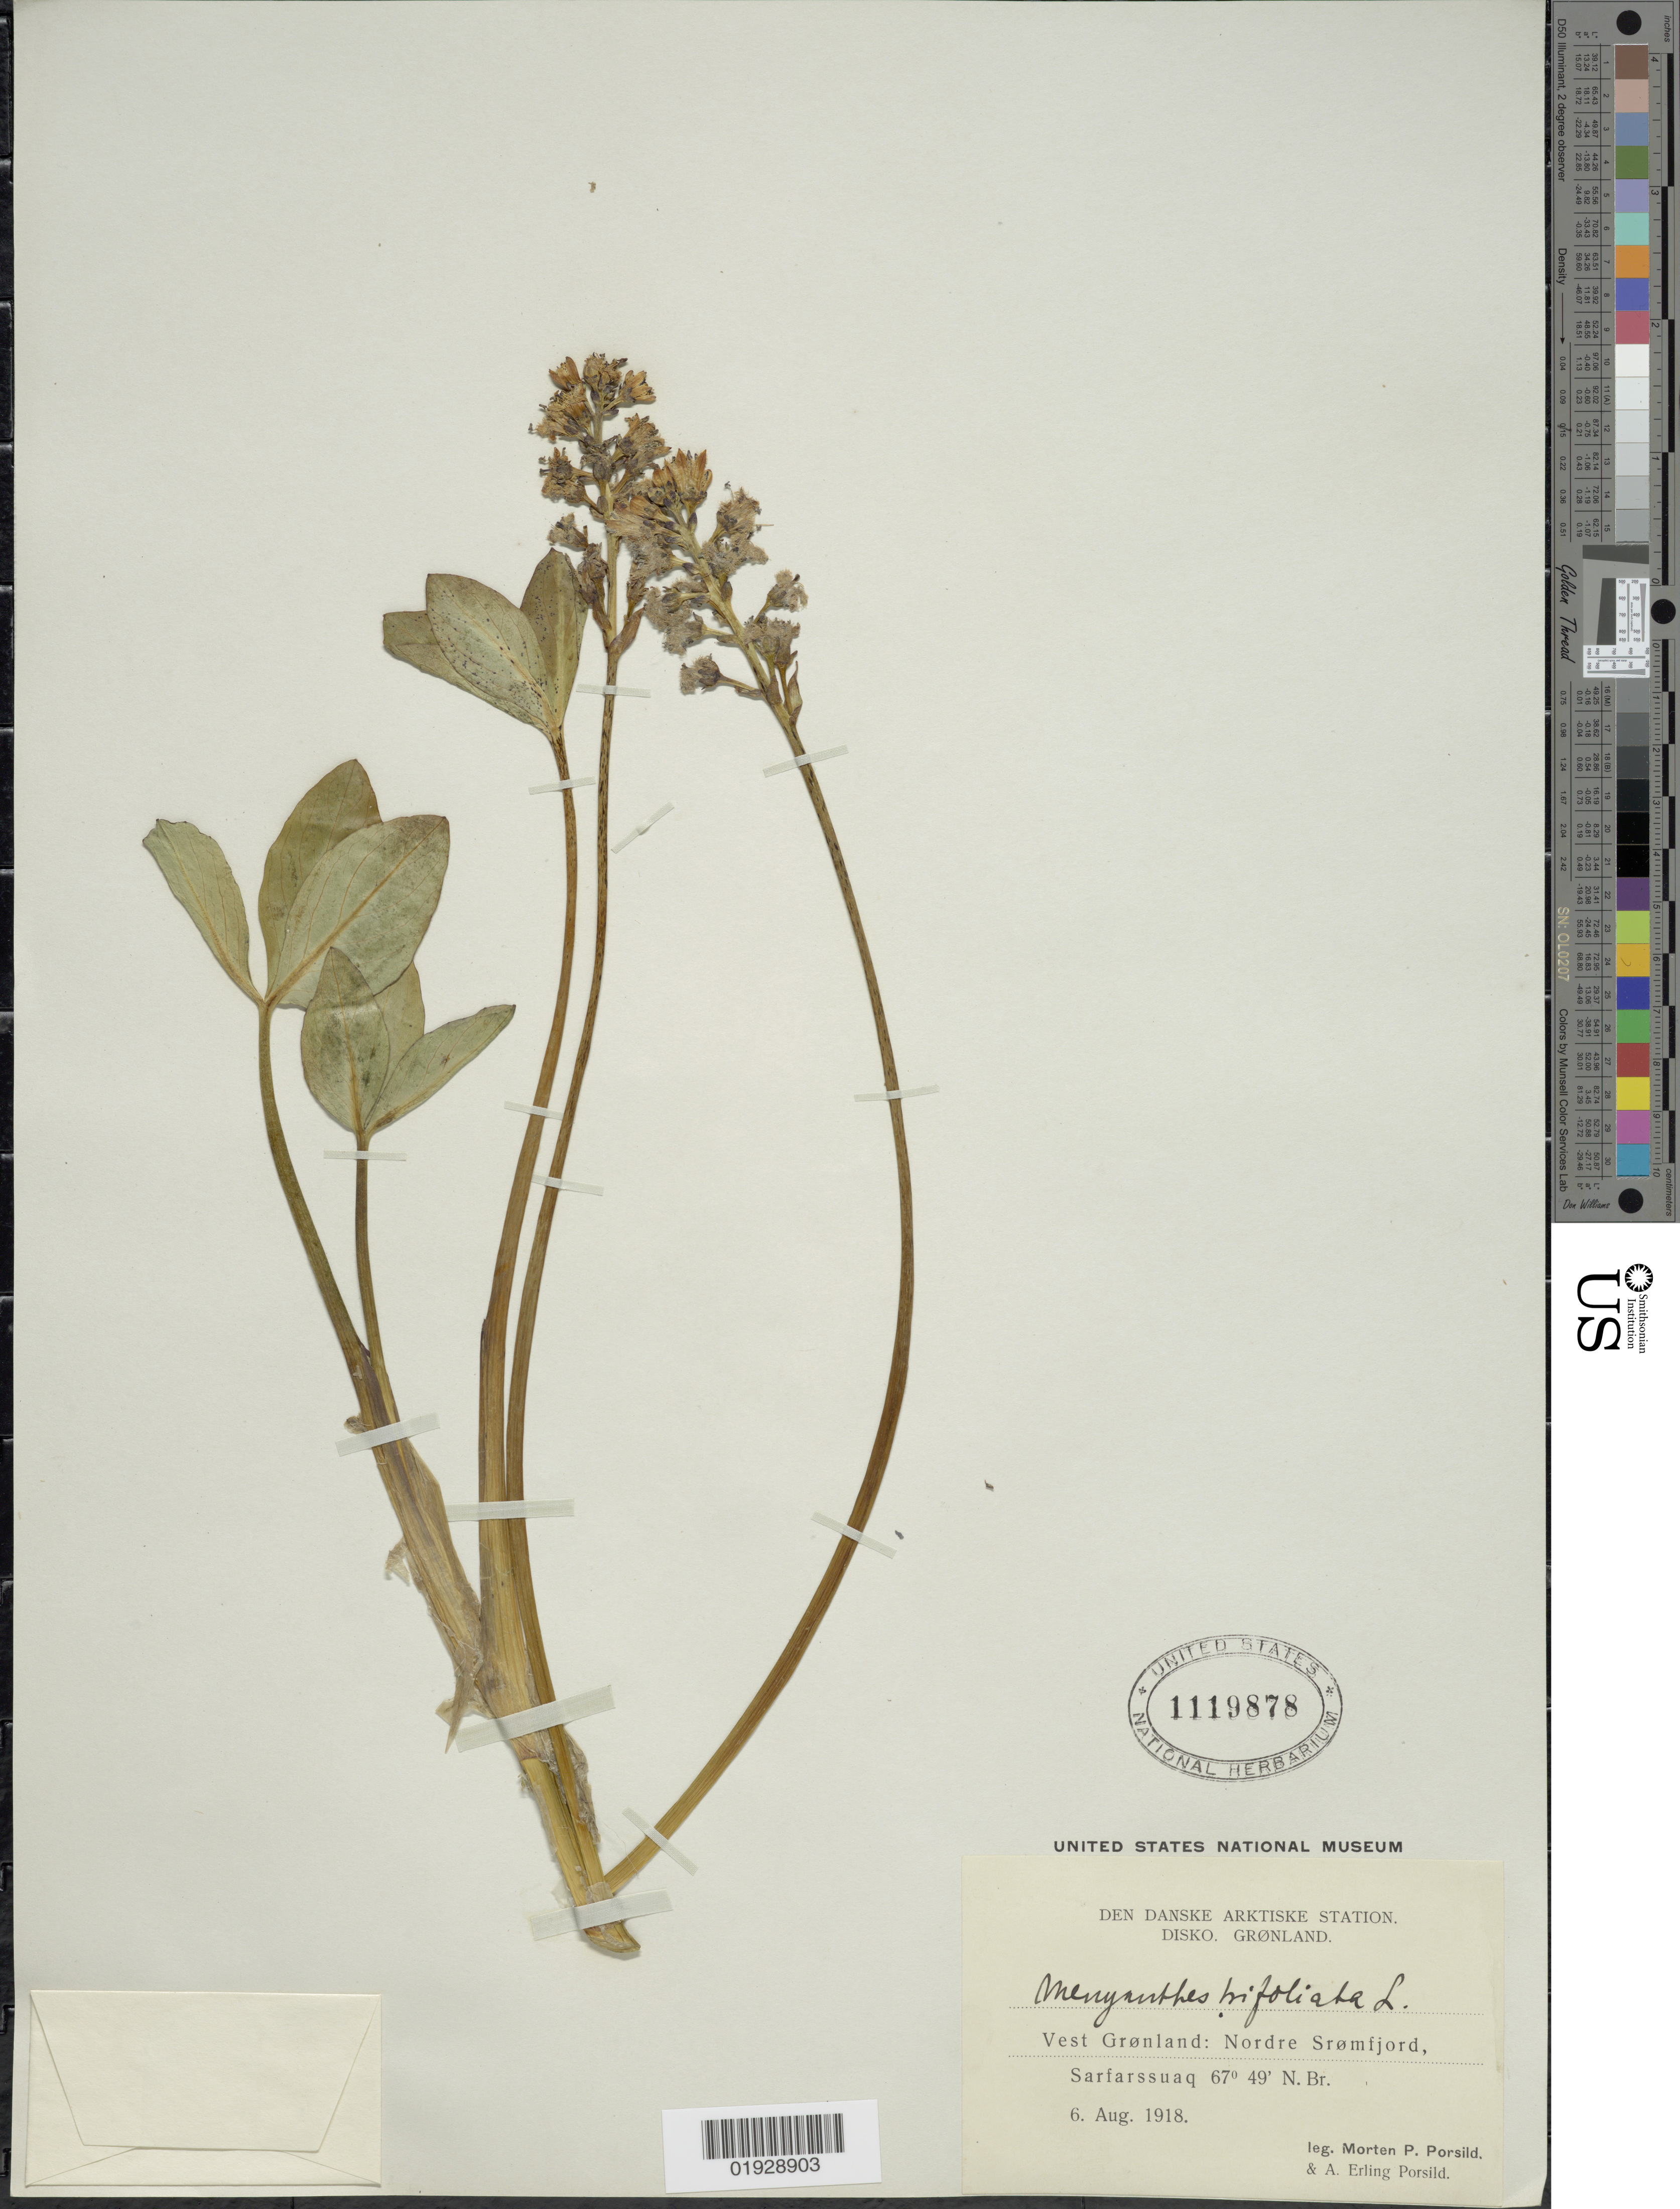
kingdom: Plantae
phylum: Tracheophyta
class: Magnoliopsida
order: Asterales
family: Menyanthaceae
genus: Menyanthes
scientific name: Menyanthes trifoliata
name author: L.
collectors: M. P. Porsild & A. E. Porsild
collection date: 1918-08-06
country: Greenland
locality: Den danske Arktiske Station. Disko. Grønland, Vest Grønland: Nordre Srømfjord, Sarfarssuaq.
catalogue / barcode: US 1119878